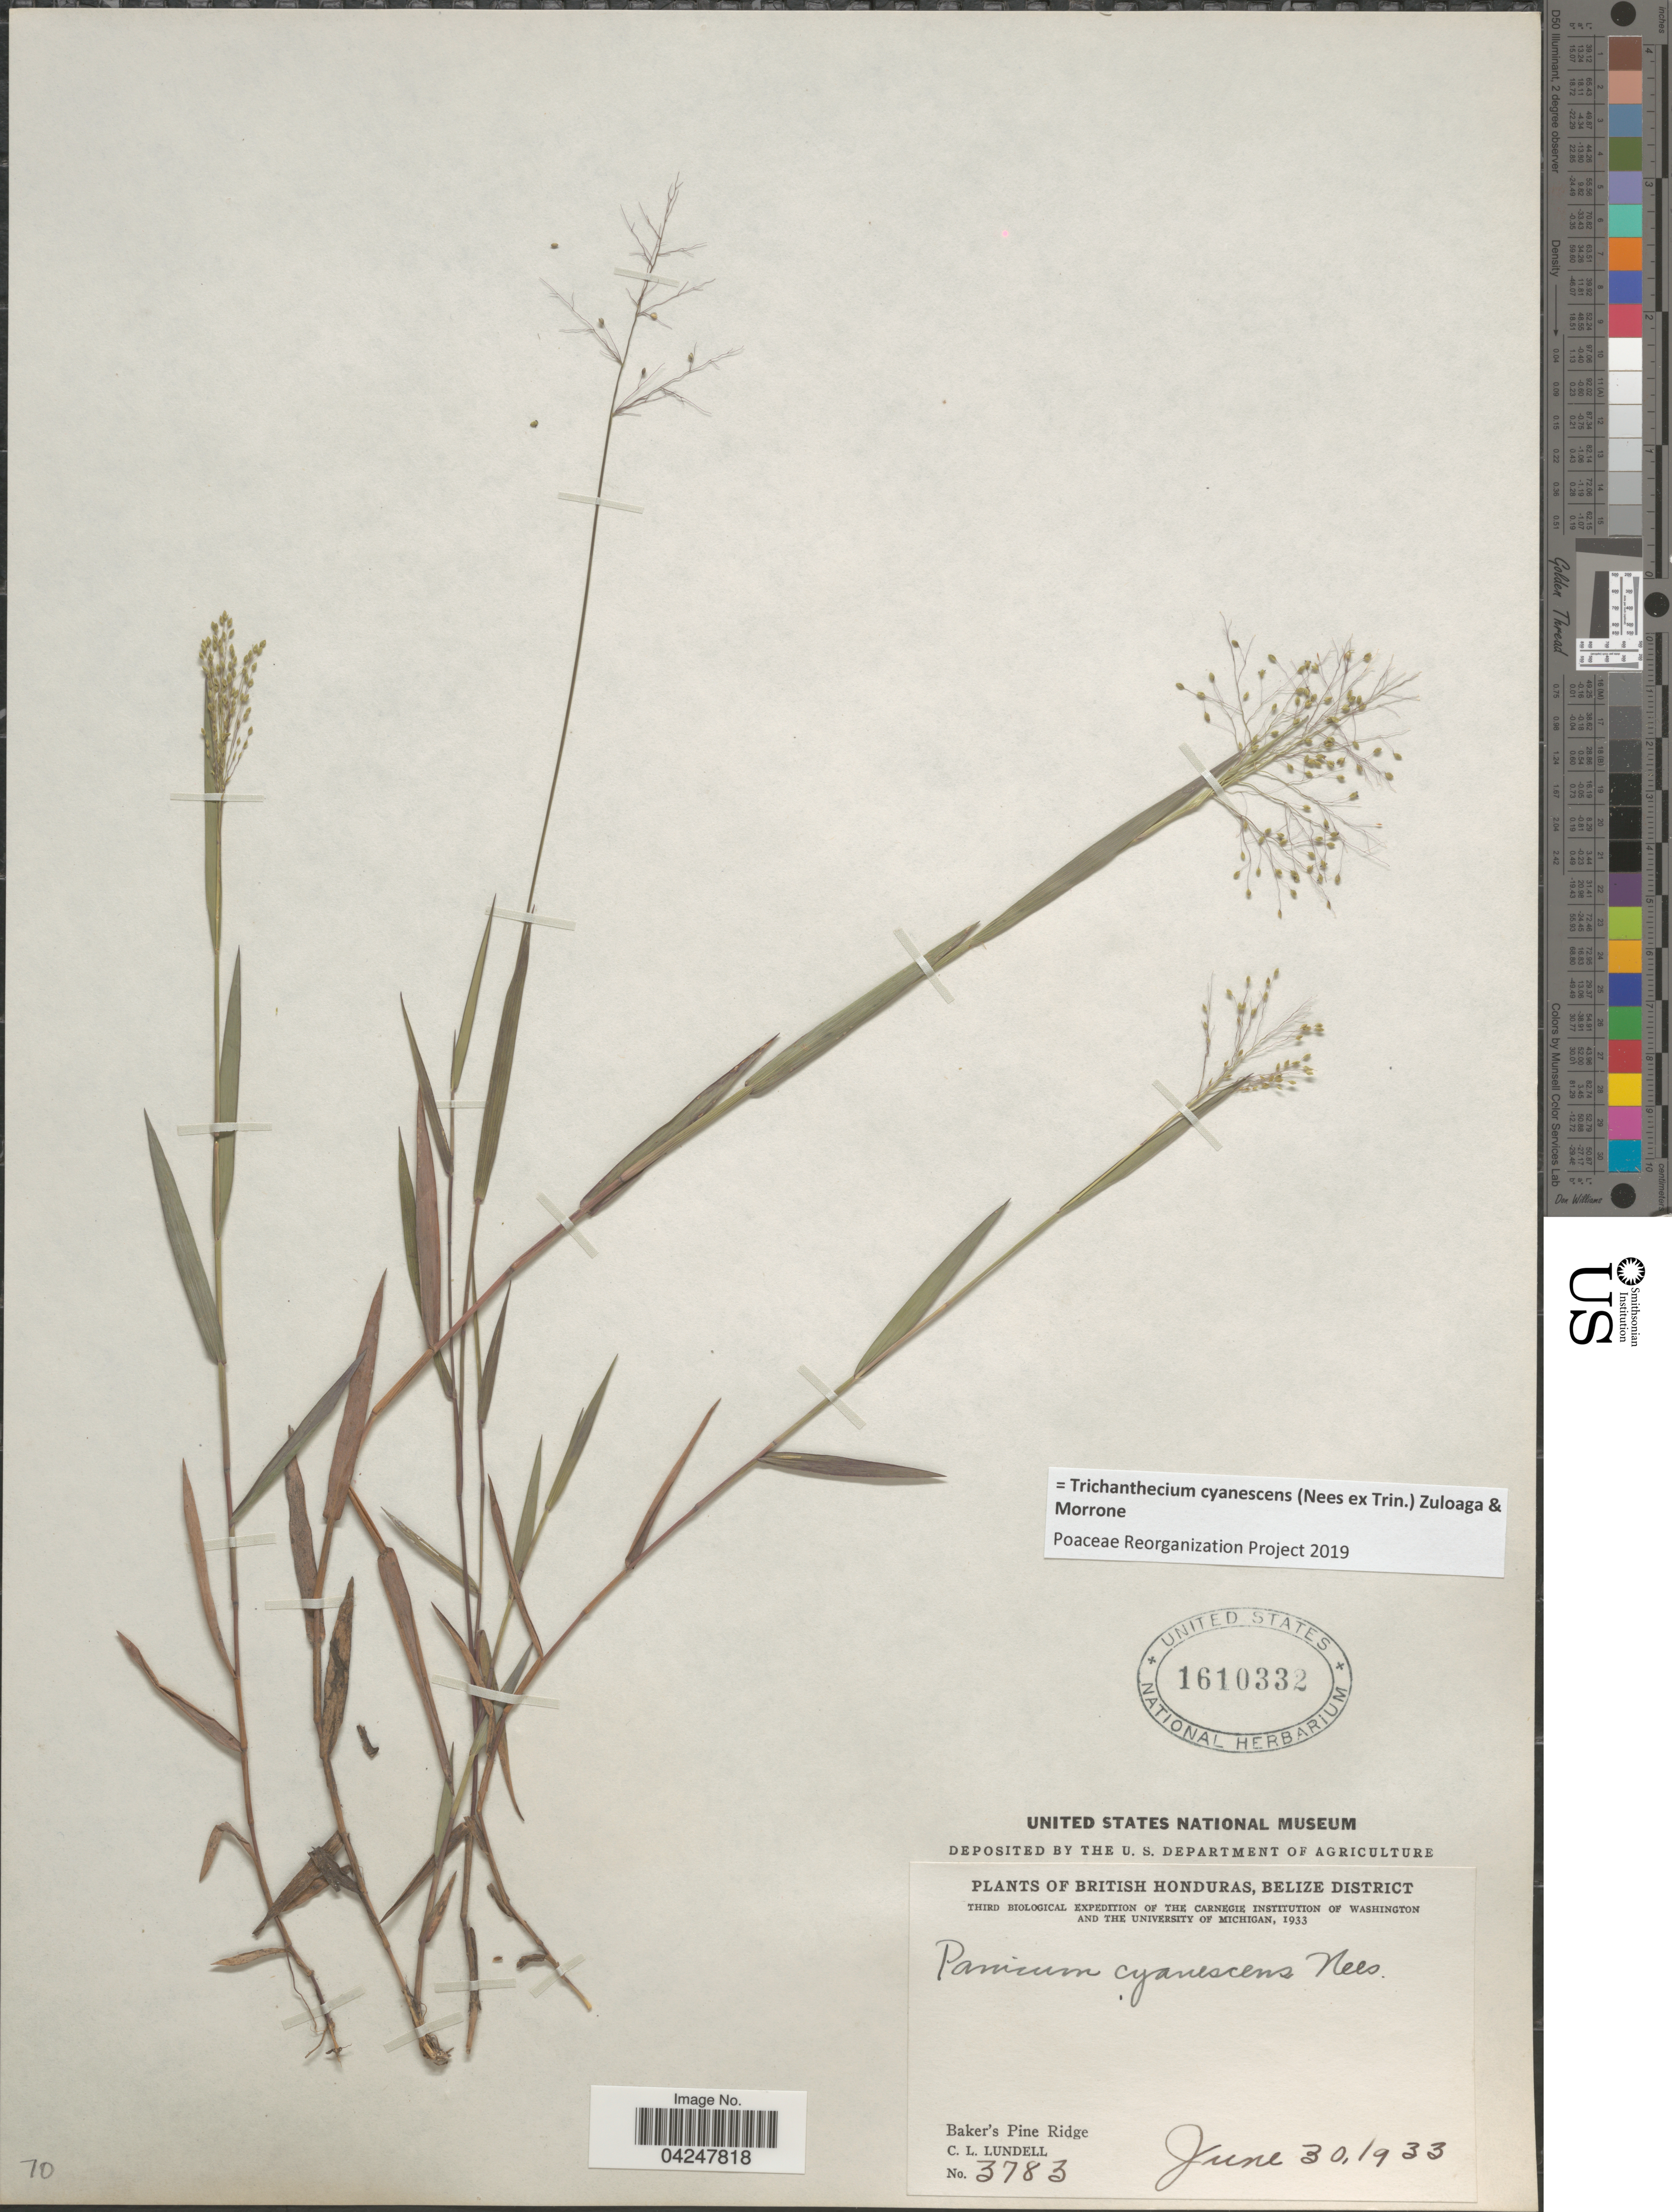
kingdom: Plantae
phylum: Tracheophyta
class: Liliopsida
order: Poales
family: Poaceae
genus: Trichanthecium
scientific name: Trichanthecium cyanescens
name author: (Nees ex Trin.) Zuloaga & Morrone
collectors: C. L. Lundell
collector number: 3783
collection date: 1933-06-30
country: Belize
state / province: Belize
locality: British Honduras, Belize District. Third Biological Expedition Of The Carnegie Institution Of Washington And The University Of Michigan, 1933. Baker's Pine Ridge.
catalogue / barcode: US 1610332